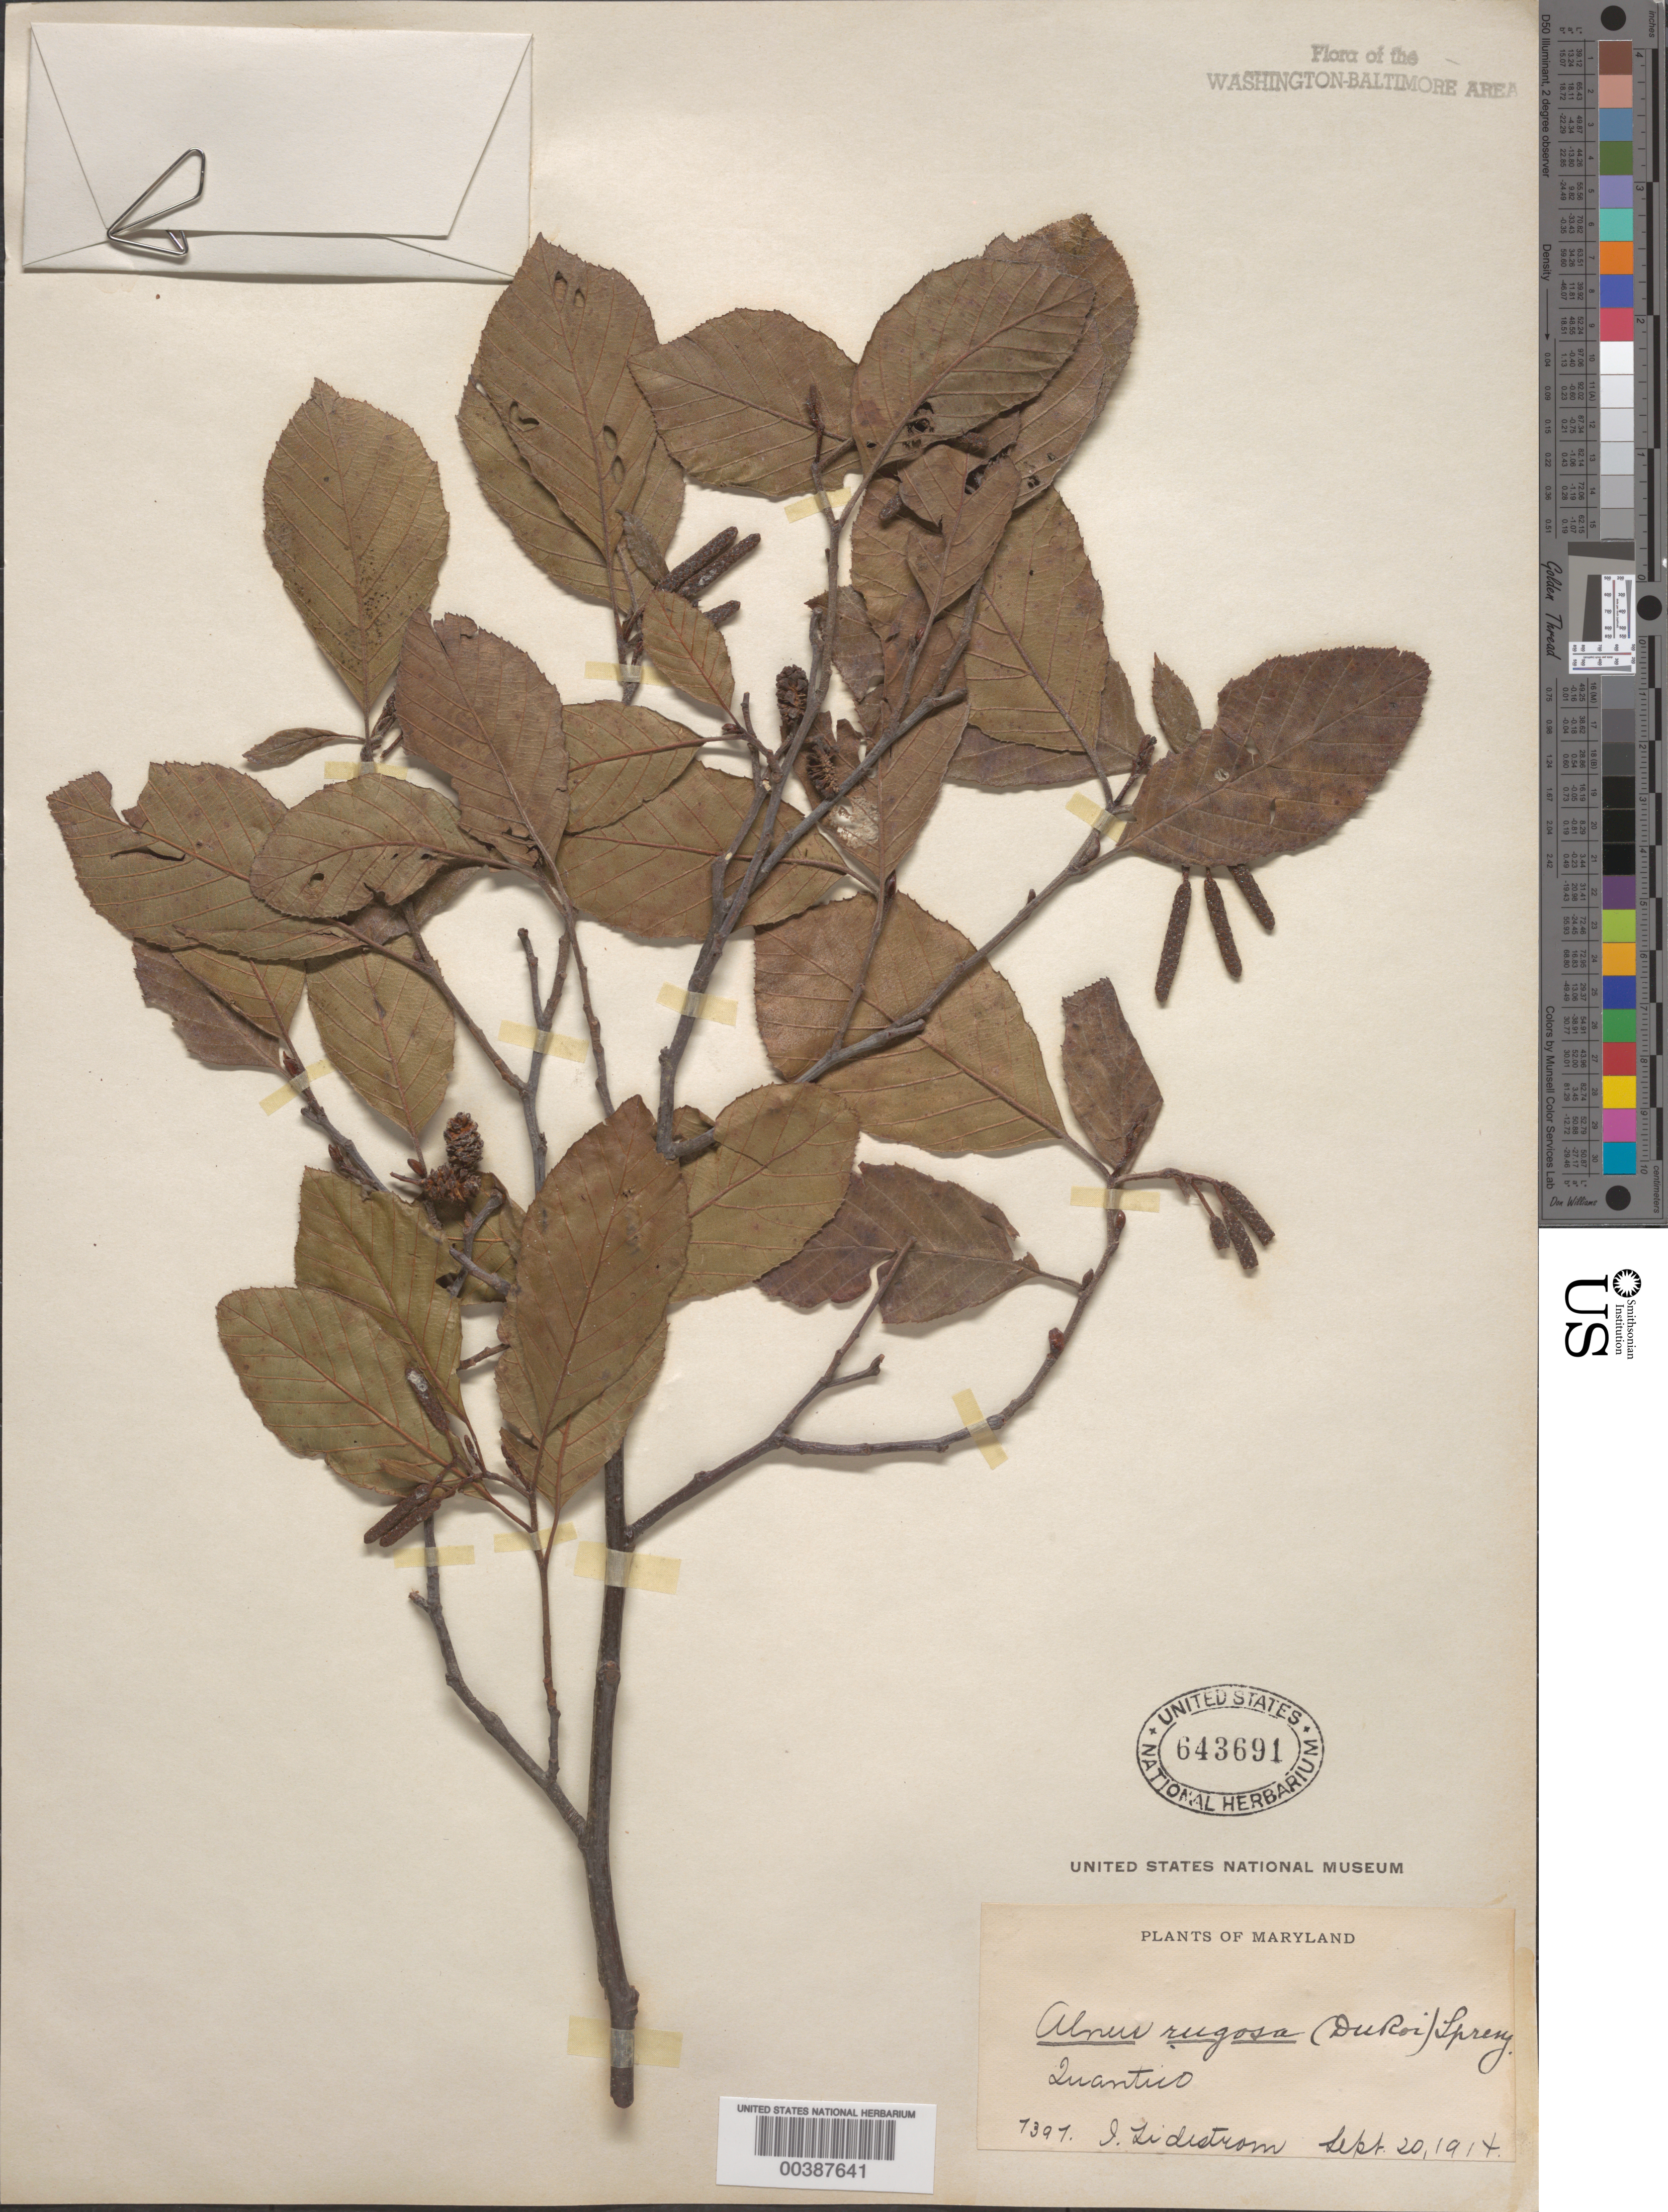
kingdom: Plantae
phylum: Tracheophyta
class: Magnoliopsida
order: Fagales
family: Betulaceae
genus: Alnus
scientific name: Alnus serrulata var. vulgaris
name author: Fernald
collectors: I. F. Tidestrom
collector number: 7397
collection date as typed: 20 Sep 1914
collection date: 1914-09-20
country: United States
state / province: Virginia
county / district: Prince William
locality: Quantico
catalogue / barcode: US 643691